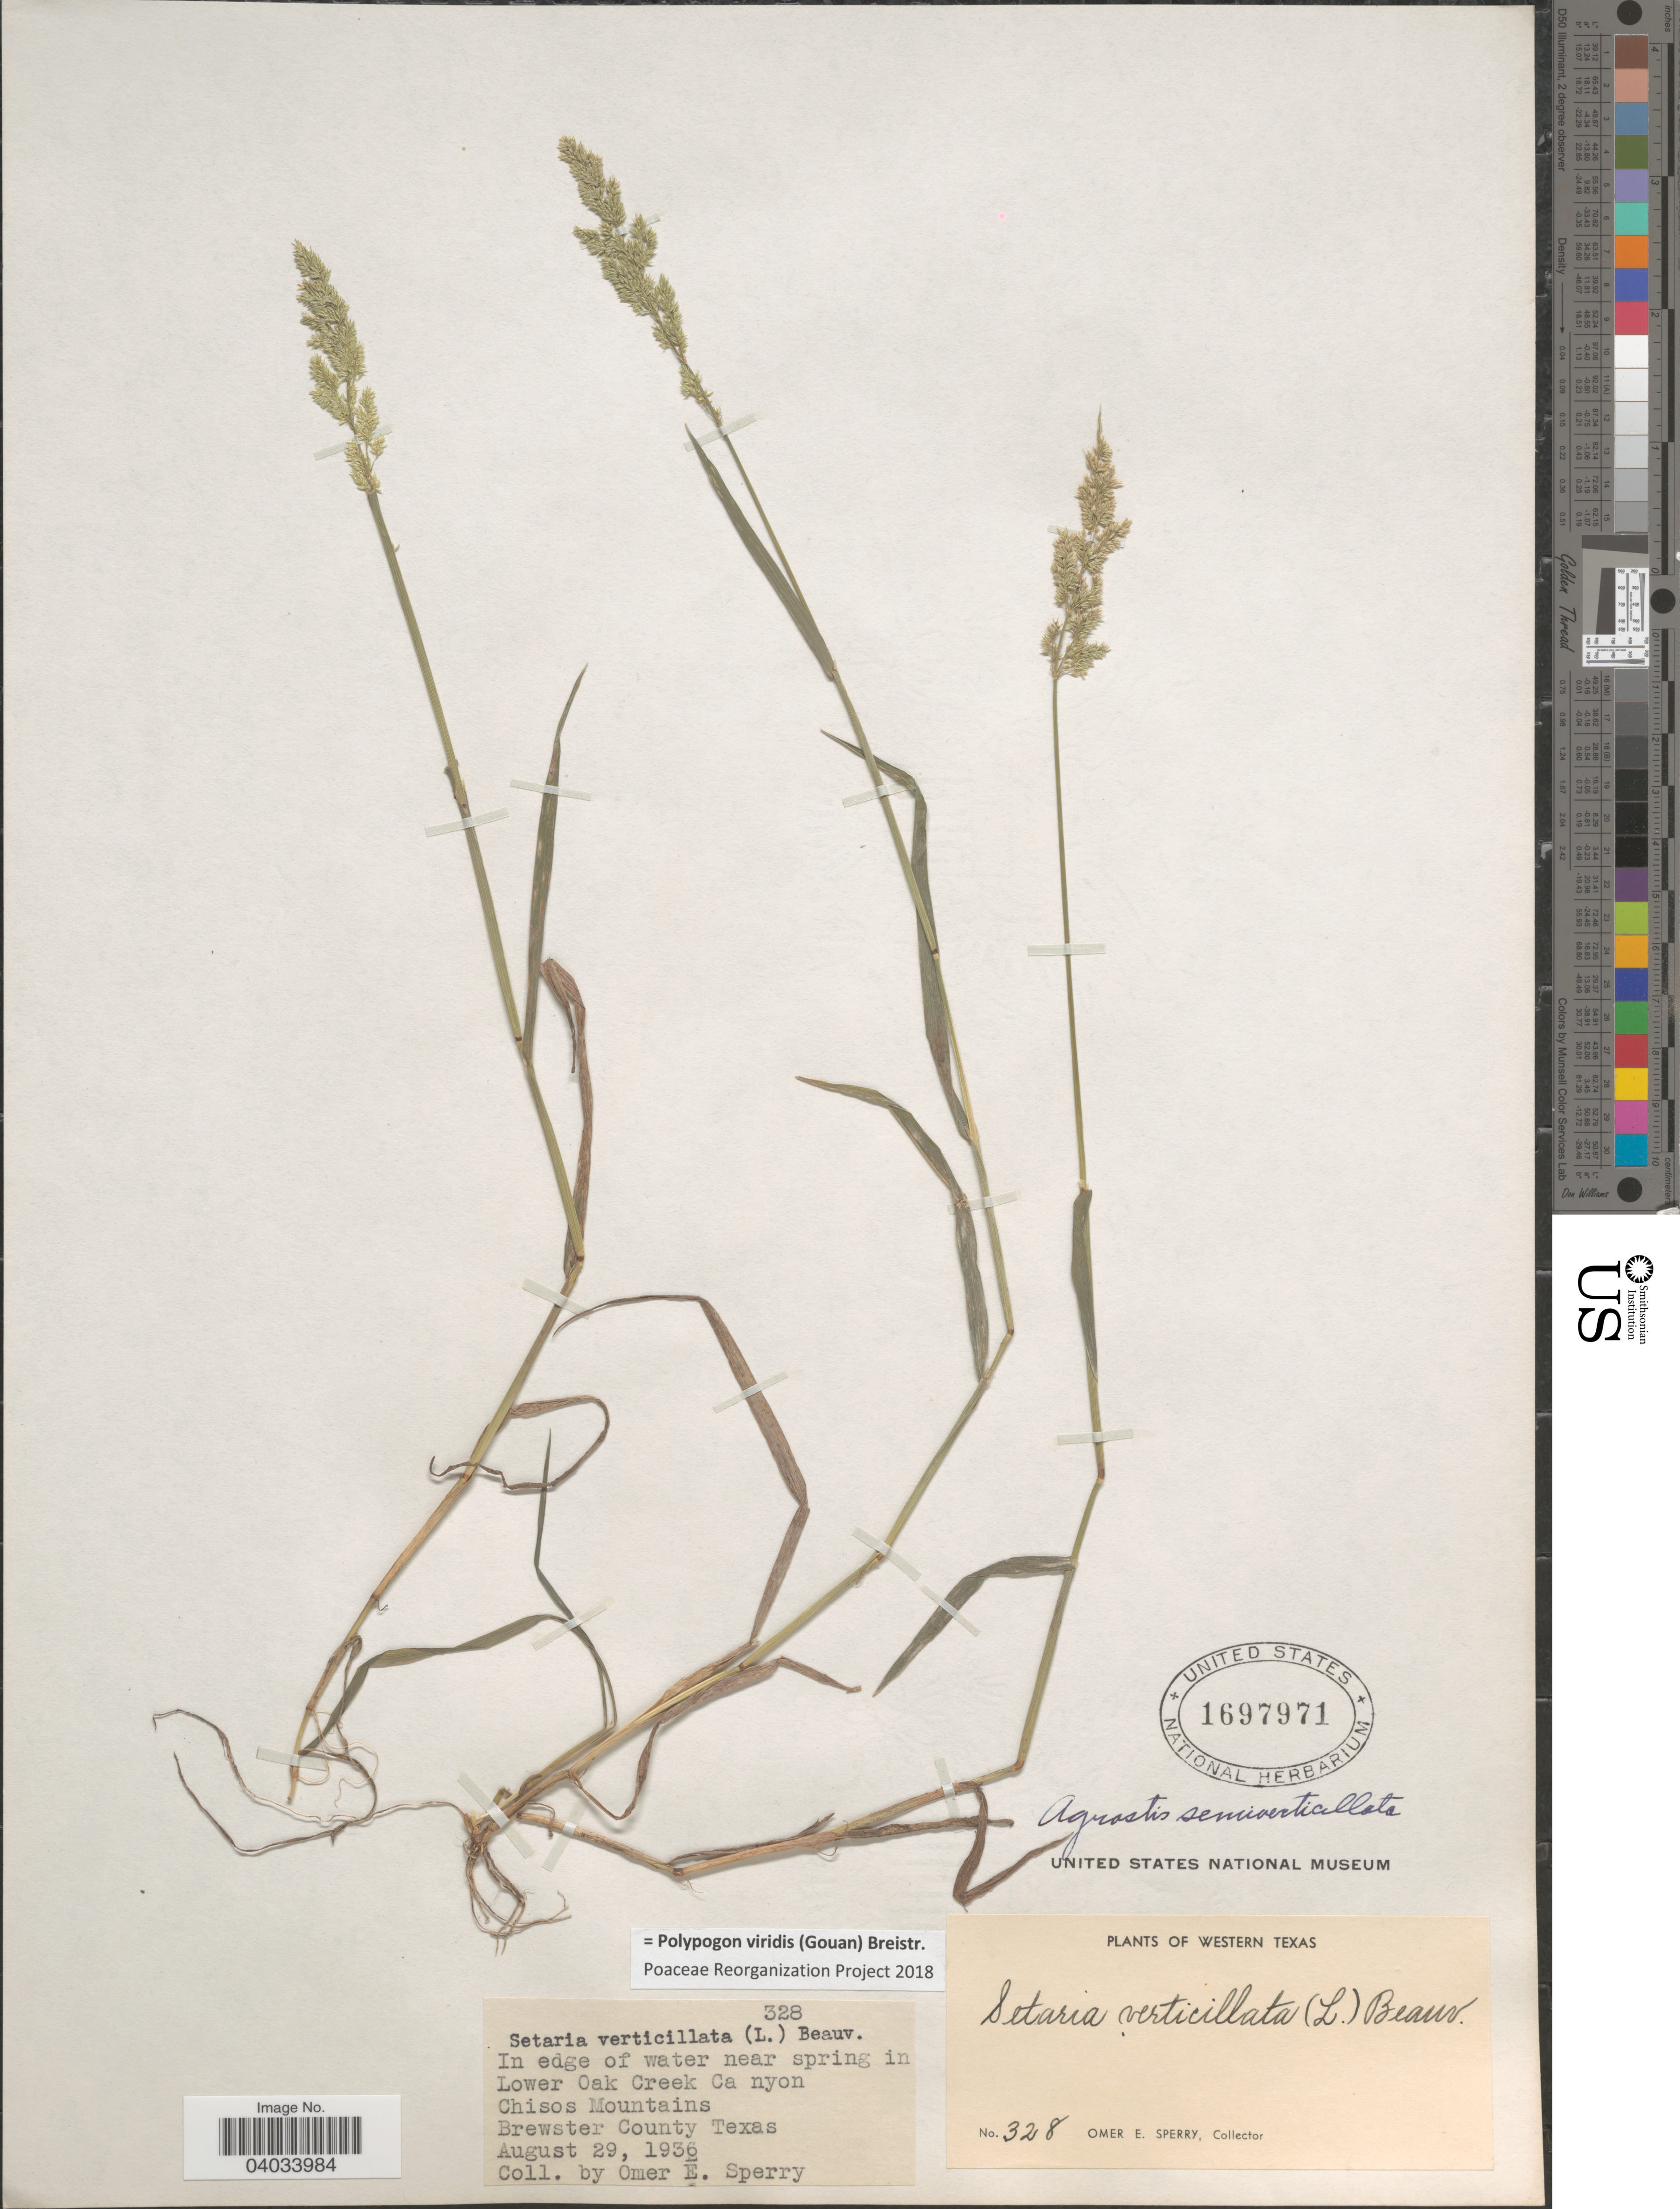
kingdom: Plantae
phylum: Tracheophyta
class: Liliopsida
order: Poales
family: Poaceae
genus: Polypogon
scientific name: Polypogon viridis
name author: (Gouan) Breistroffer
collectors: O. E. Sperry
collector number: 328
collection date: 1936-08-29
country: United States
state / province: Texas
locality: Western Texas. Near spring in Lower Oak Creek Ca nyon. Chisos Mountains. Brewster County.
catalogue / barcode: US 1697971